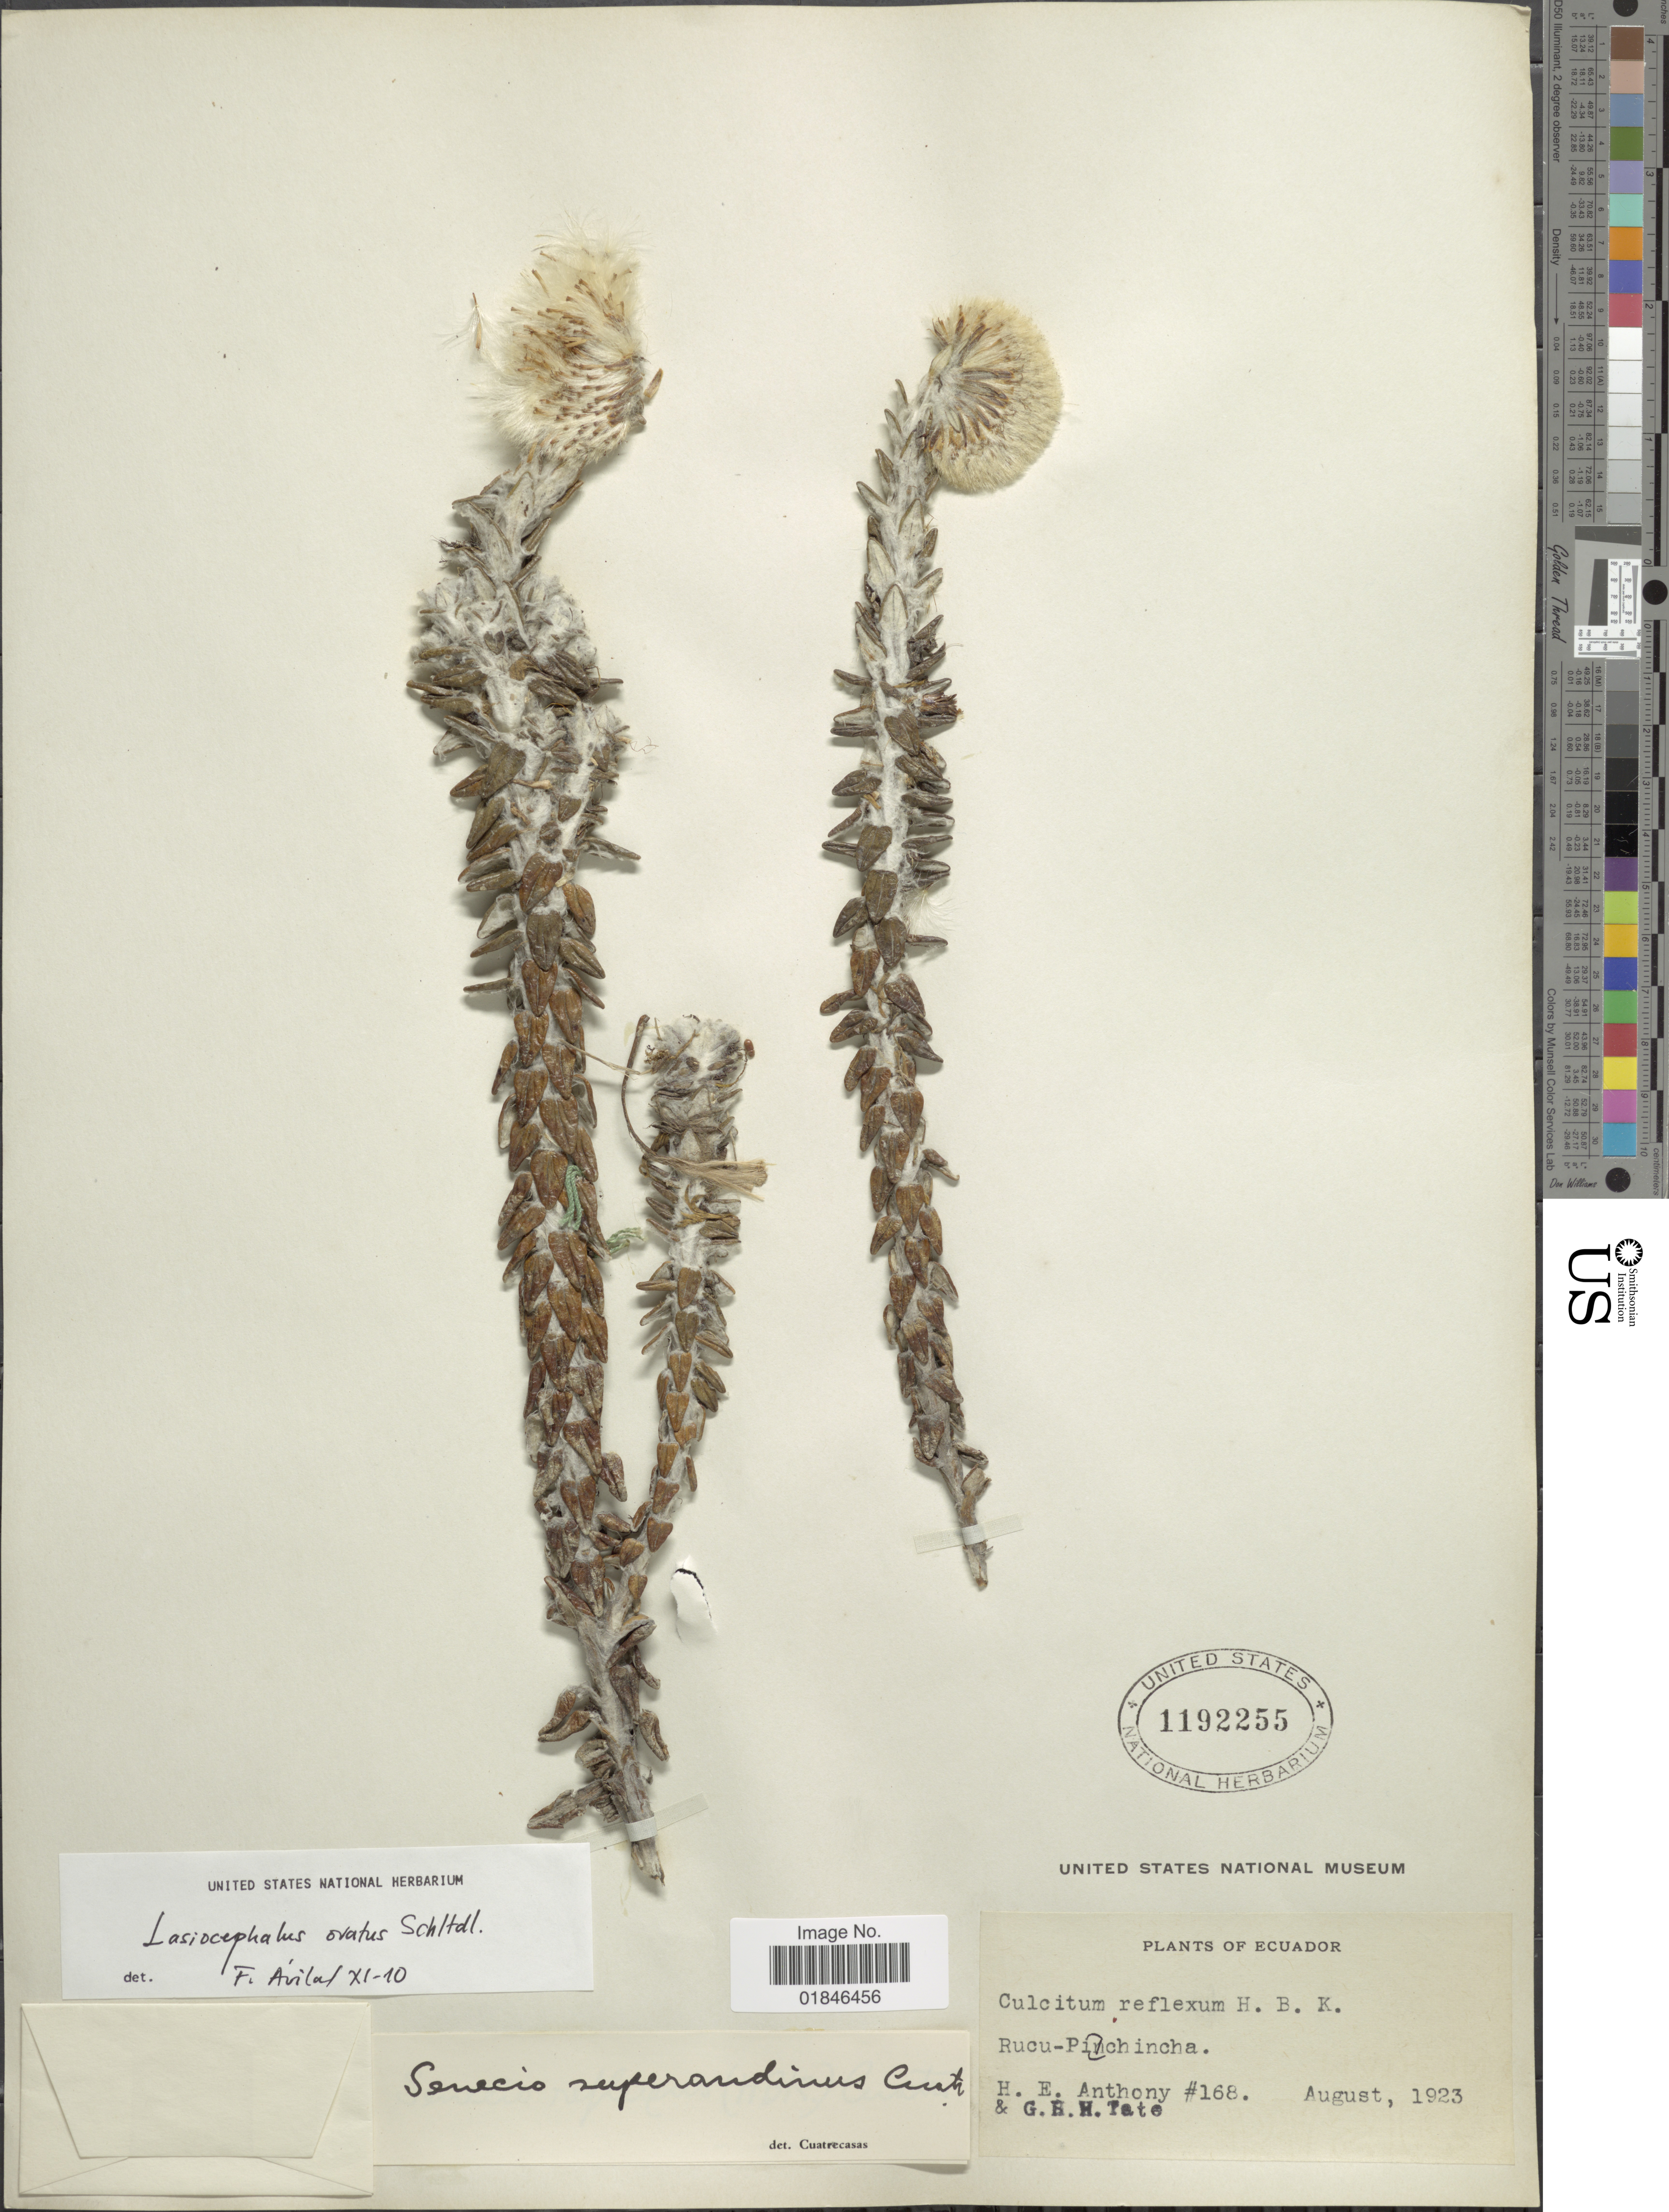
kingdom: Plantae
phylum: Tracheophyta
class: Magnoliopsida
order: Asterales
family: Asteraceae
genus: Senecio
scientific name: Senecio superandinus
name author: Cuatrec.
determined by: Salomon, Luciana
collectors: H. E. Anthony & G. H. H.Tate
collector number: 168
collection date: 1923-08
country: Ecuador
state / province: Pichincha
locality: Rucu-Pichincha.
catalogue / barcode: US 1192255